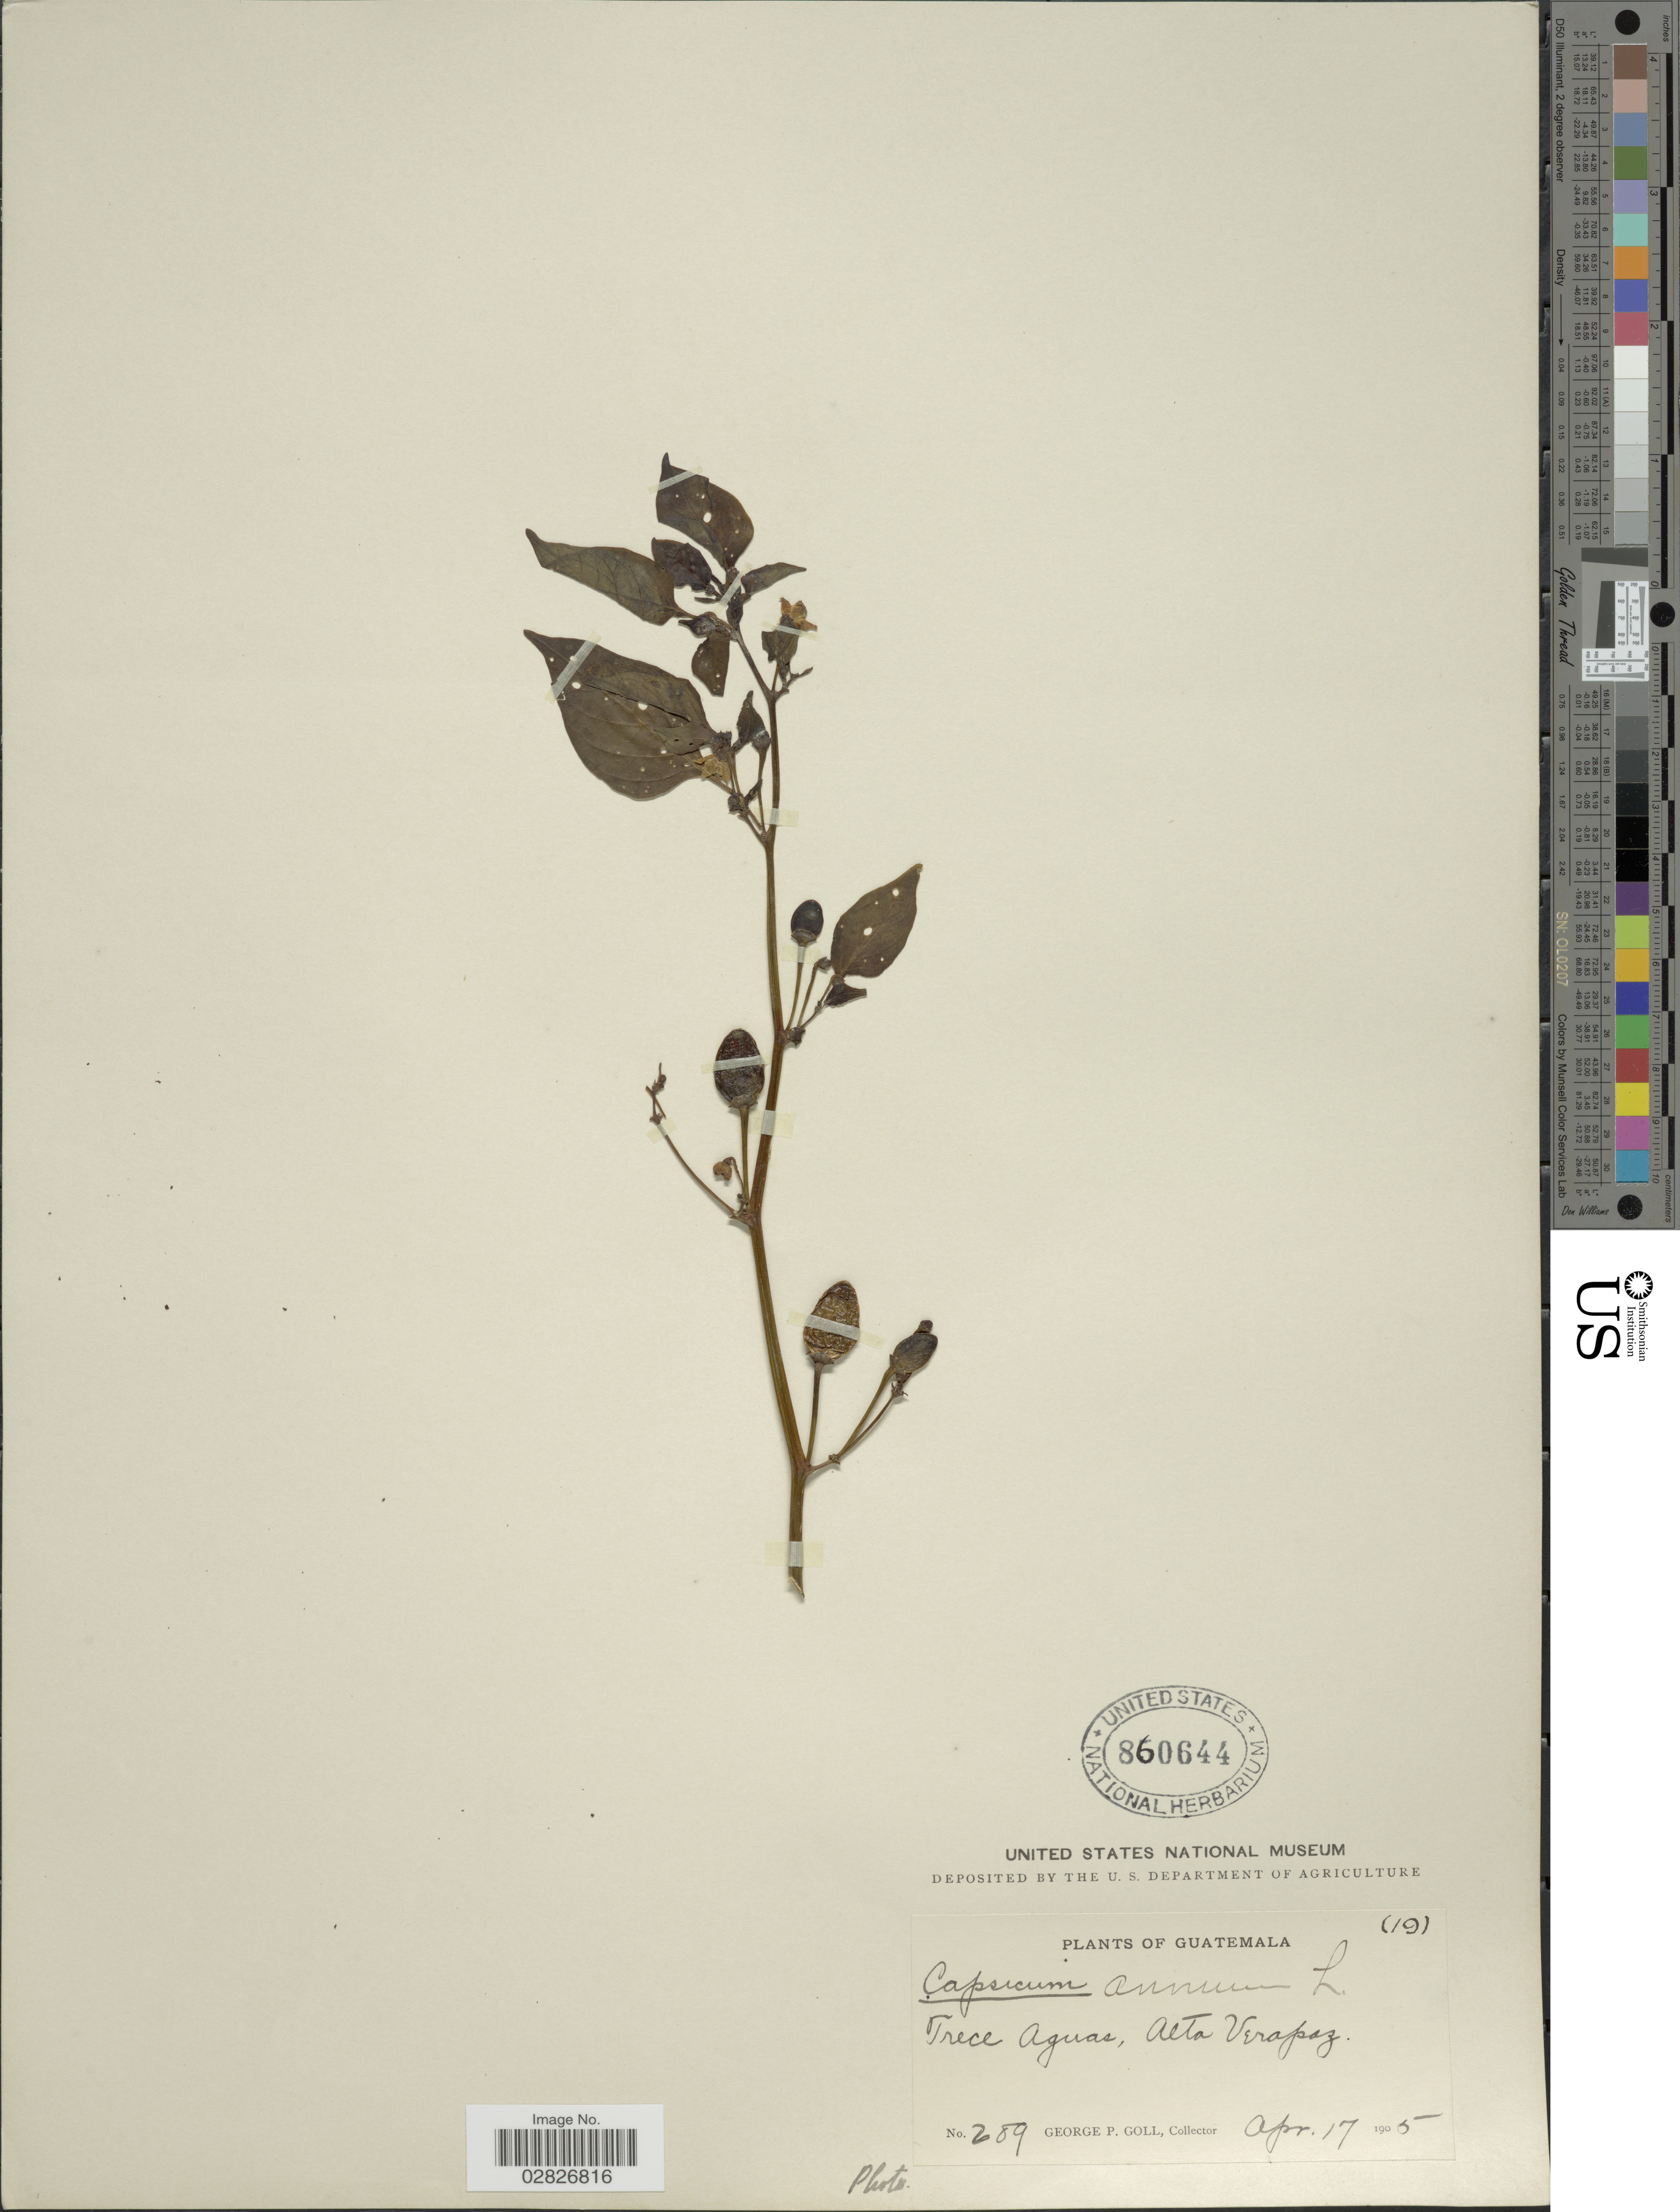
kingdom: Plantae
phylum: Tracheophyta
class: Magnoliopsida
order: Solanales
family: Solanaceae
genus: Capsicum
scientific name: Capsicum annuum 'Habanero'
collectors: G. P. Goll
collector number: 289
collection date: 1905-04-17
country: Guatemala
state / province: Alta Verapaz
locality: Trece Aguas.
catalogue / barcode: US 860644